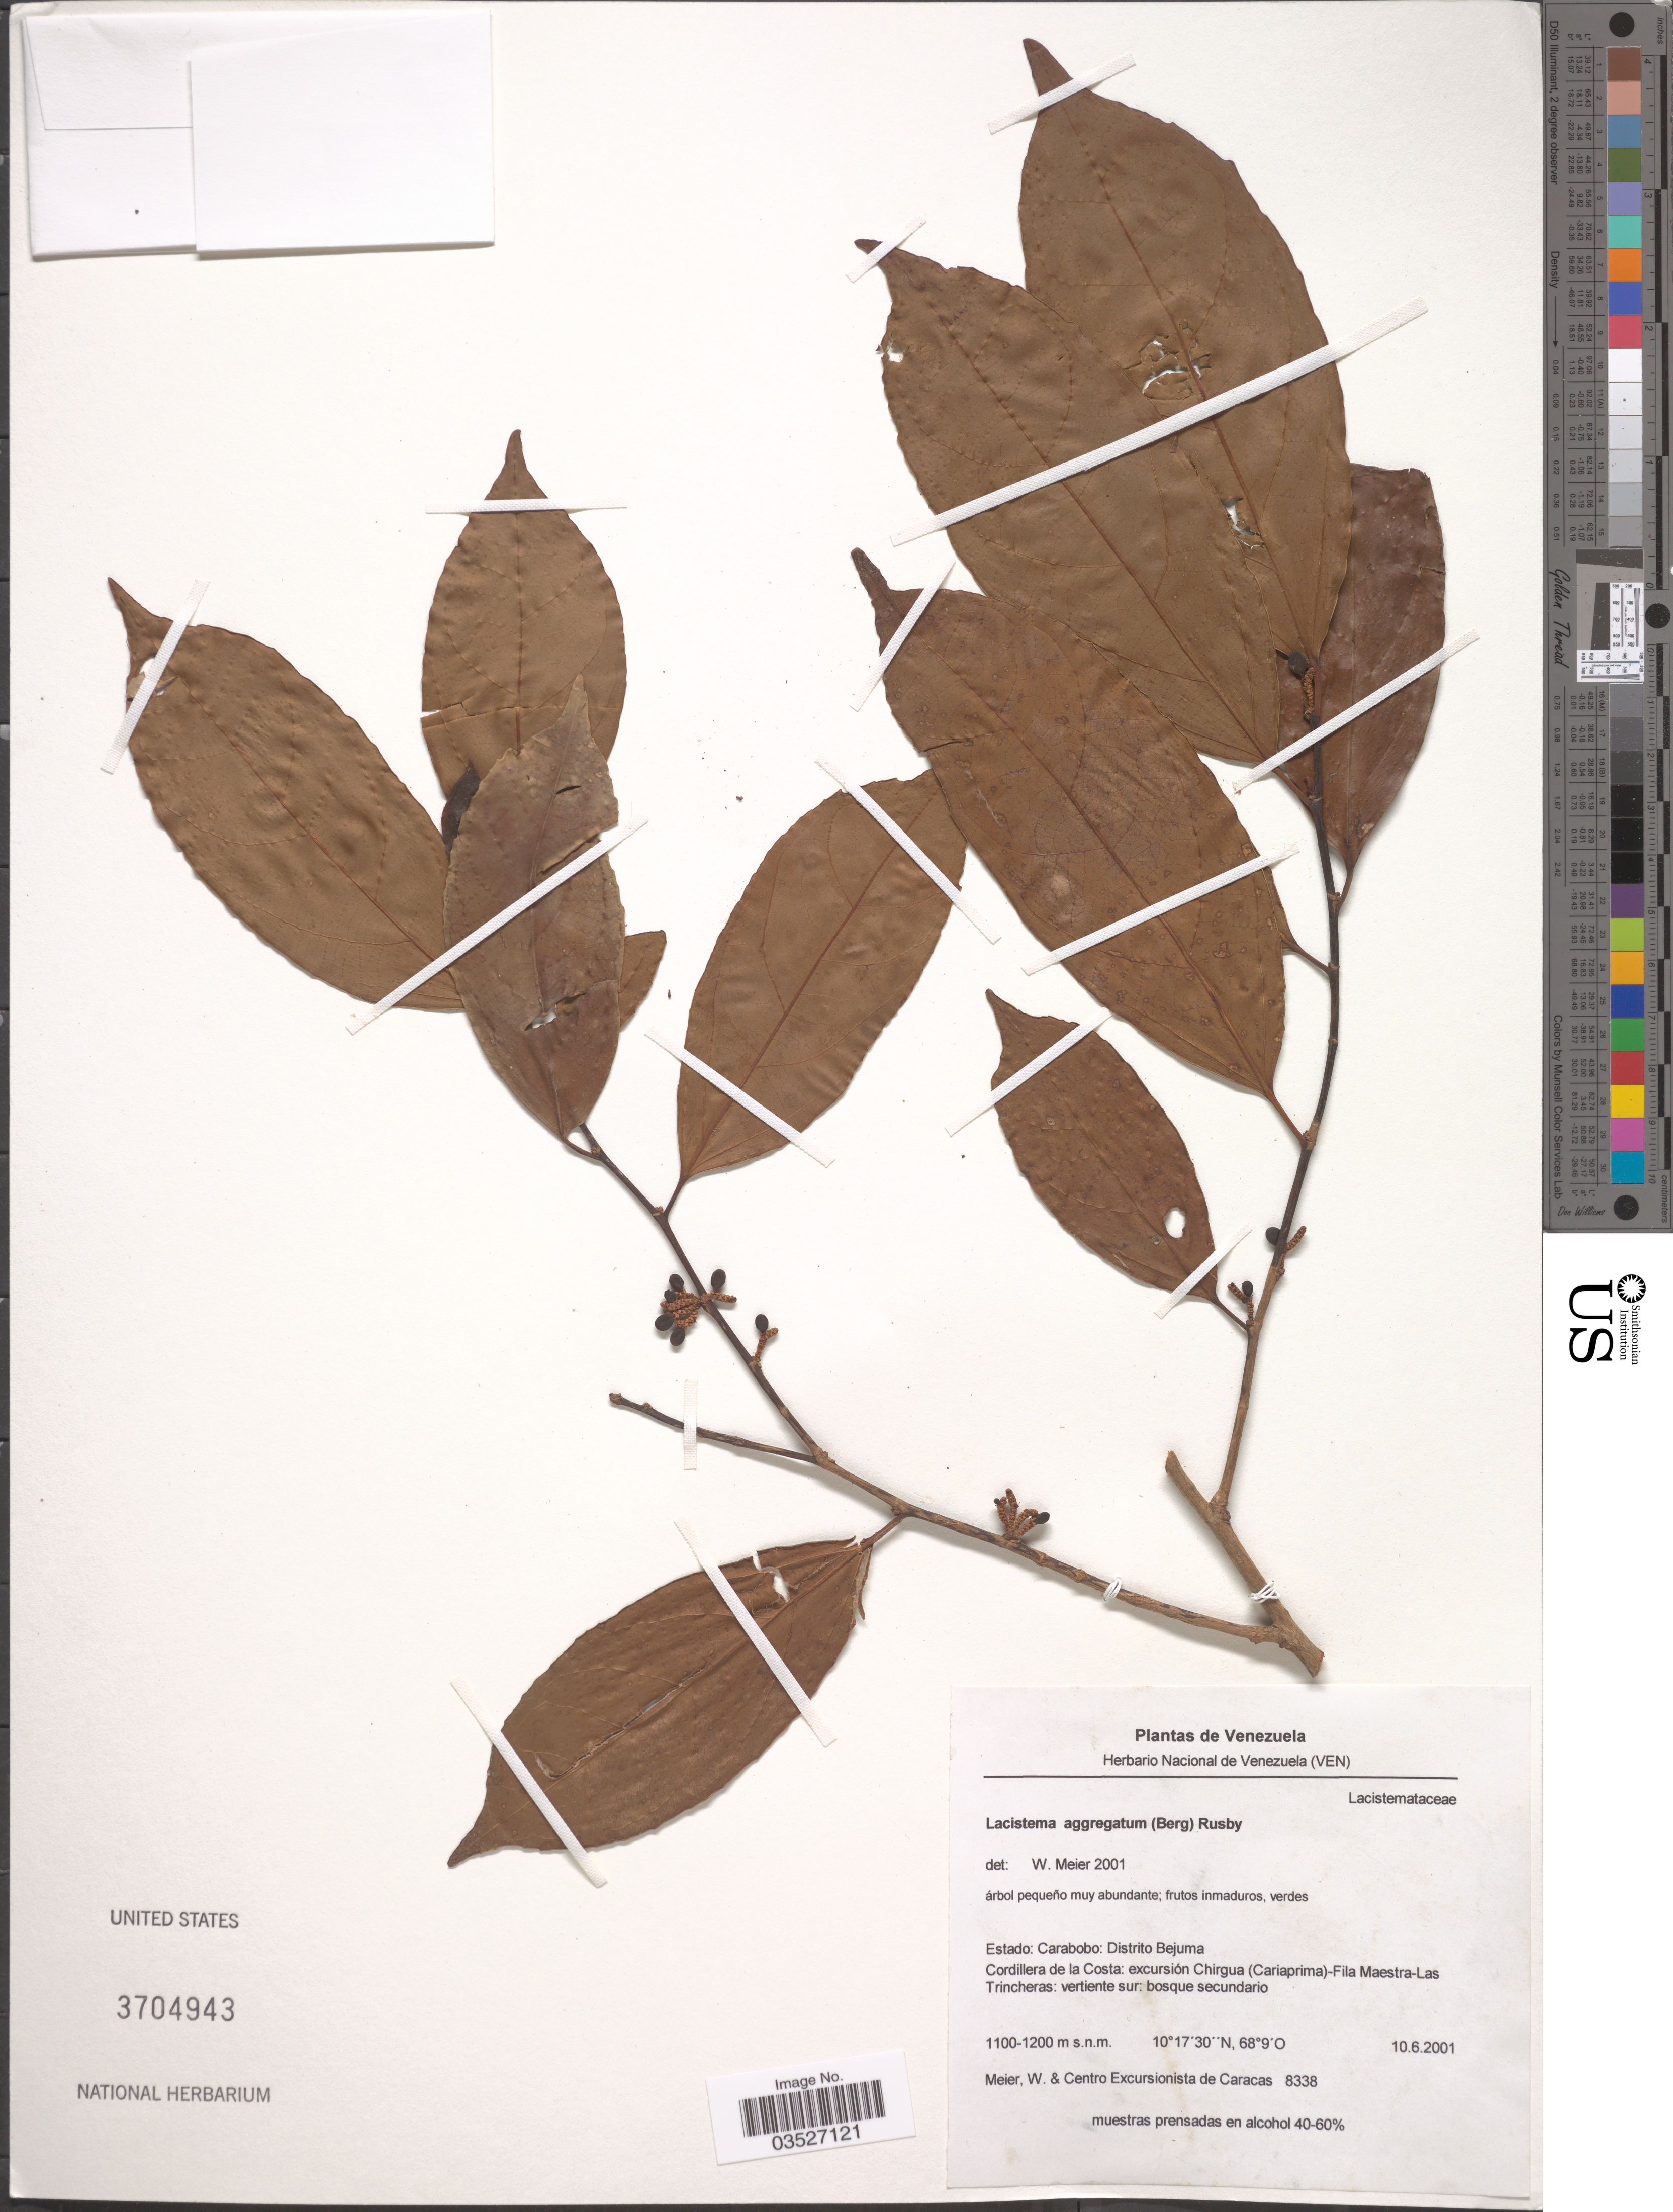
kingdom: Plantae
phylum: Tracheophyta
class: Magnoliopsida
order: Malpighiales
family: Lacistemataceae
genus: Lacistema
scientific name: Lacistema aggregatum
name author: (P.J. Bergius) Rusby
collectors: W. Meier & Centro Excurs. Caracas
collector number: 8338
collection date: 2001-06-10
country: Venezuela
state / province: Carabobo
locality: Distrito Bejuma. Cordillera de la Costa: excursión Chirgua (Cariaprima)-Fila Maestra-Las Trincheras: vertiente sur.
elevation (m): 1100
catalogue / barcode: US 3704943